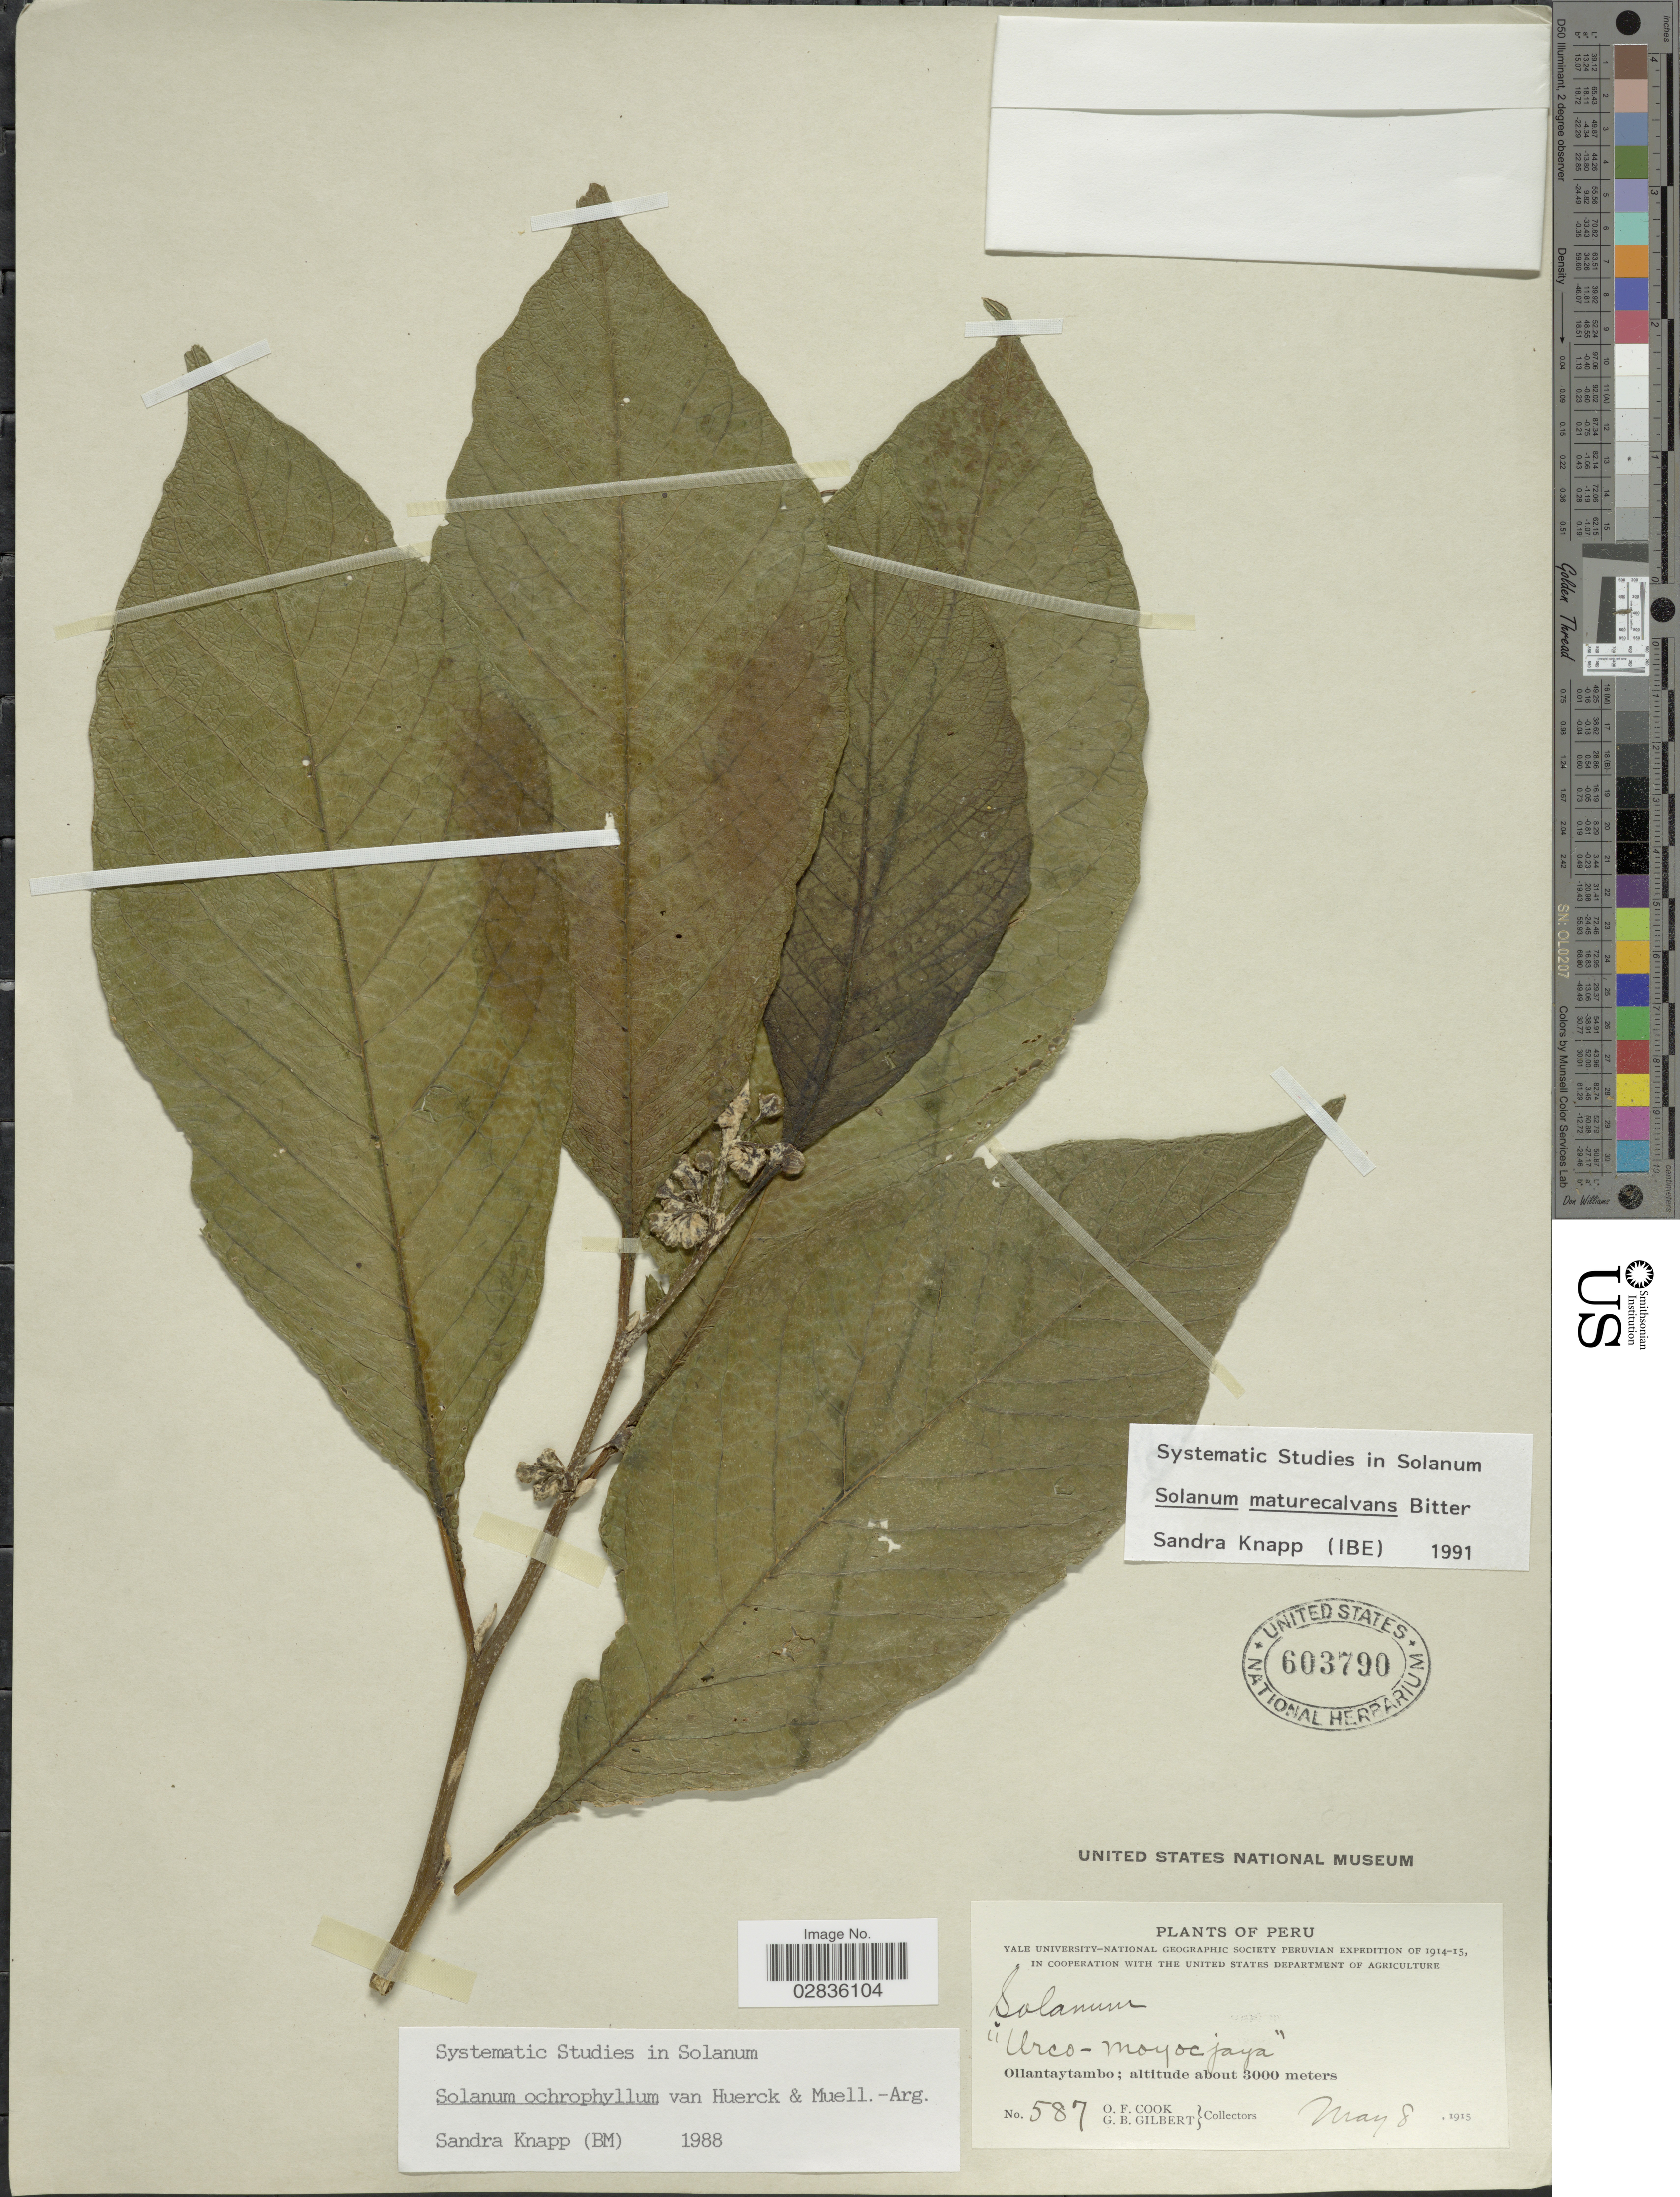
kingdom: Plantae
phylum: Tracheophyta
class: Magnoliopsida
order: Solanales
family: Solanaceae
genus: Solanum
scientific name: Solanum maturecalvans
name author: Bitter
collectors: O. F. Cook & G. B. Gilbert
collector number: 587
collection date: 1915-05-08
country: Peru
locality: Ollantaytambo.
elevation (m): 3000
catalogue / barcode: US 603790